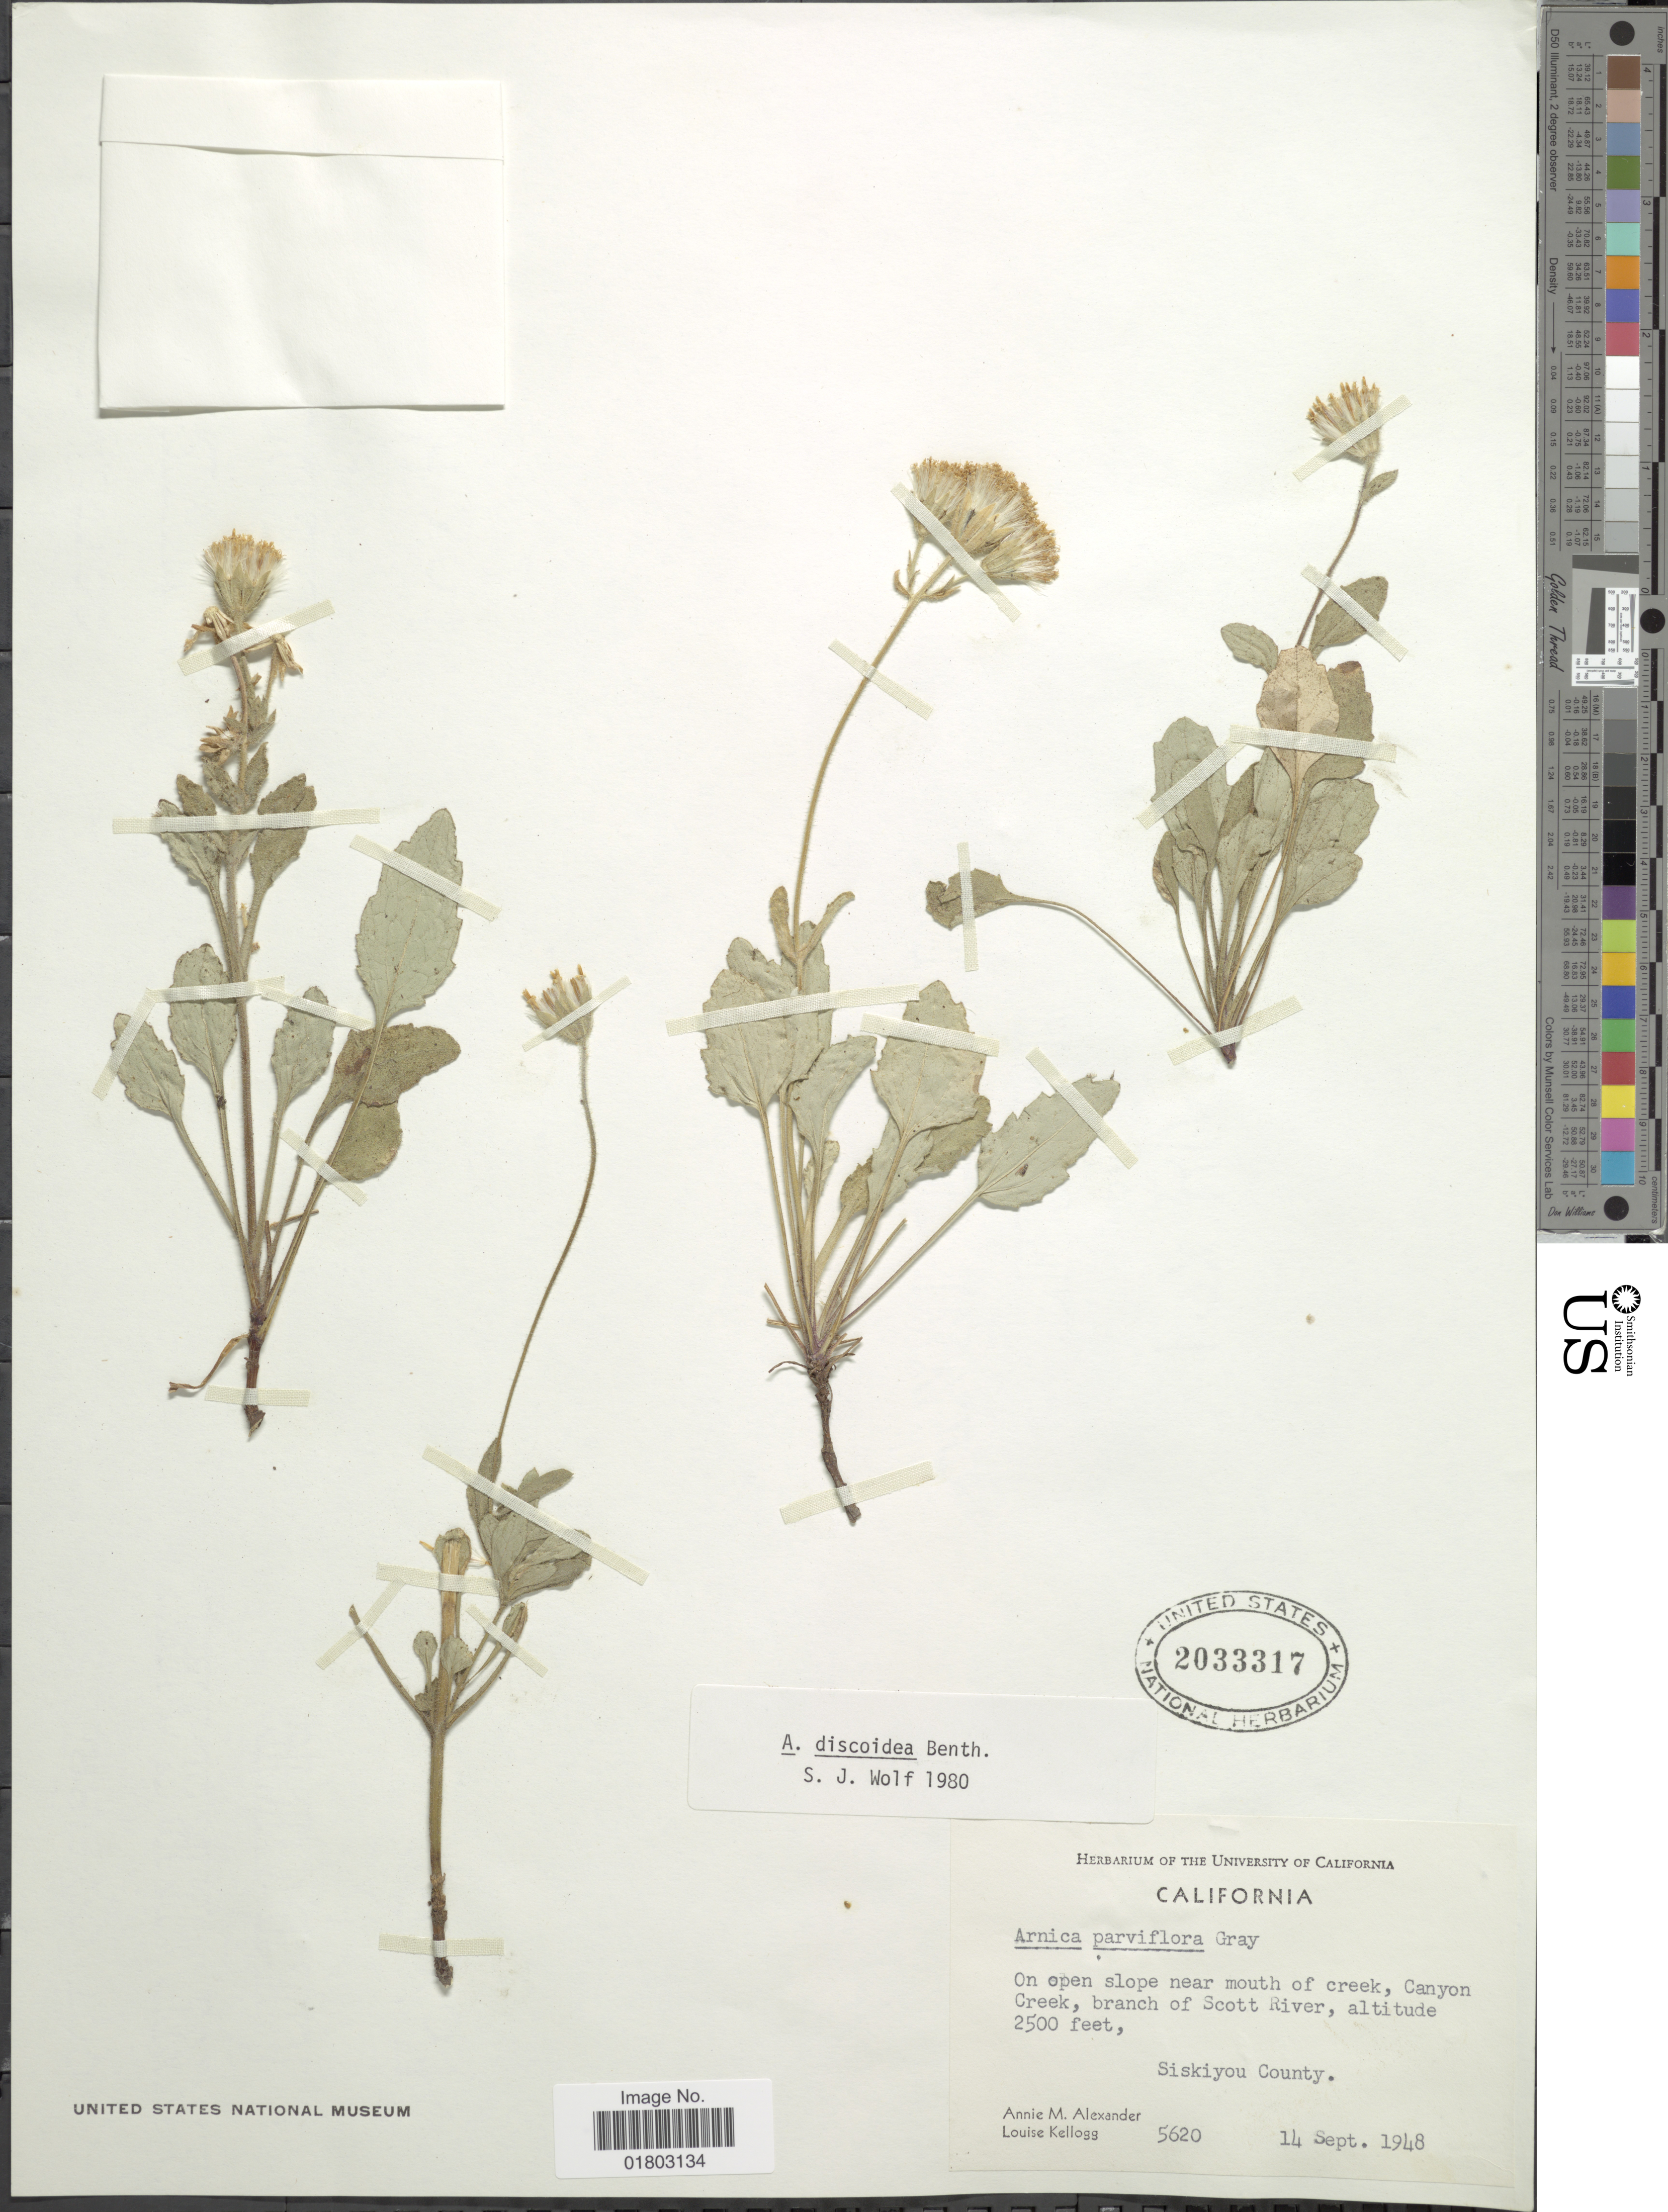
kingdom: Plantae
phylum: Tracheophyta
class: Magnoliopsida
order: Asterales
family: Asteraceae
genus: Arnica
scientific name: Arnica discoidea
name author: Benth.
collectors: A. M. Alexander & L. Kellogg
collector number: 5620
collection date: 1948-09-14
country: United States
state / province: California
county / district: Siskiyou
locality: On open slope near mouth of creek, Canyon Creek, branch of Scott River, Siskiyou County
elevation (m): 762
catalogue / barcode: US 2033317